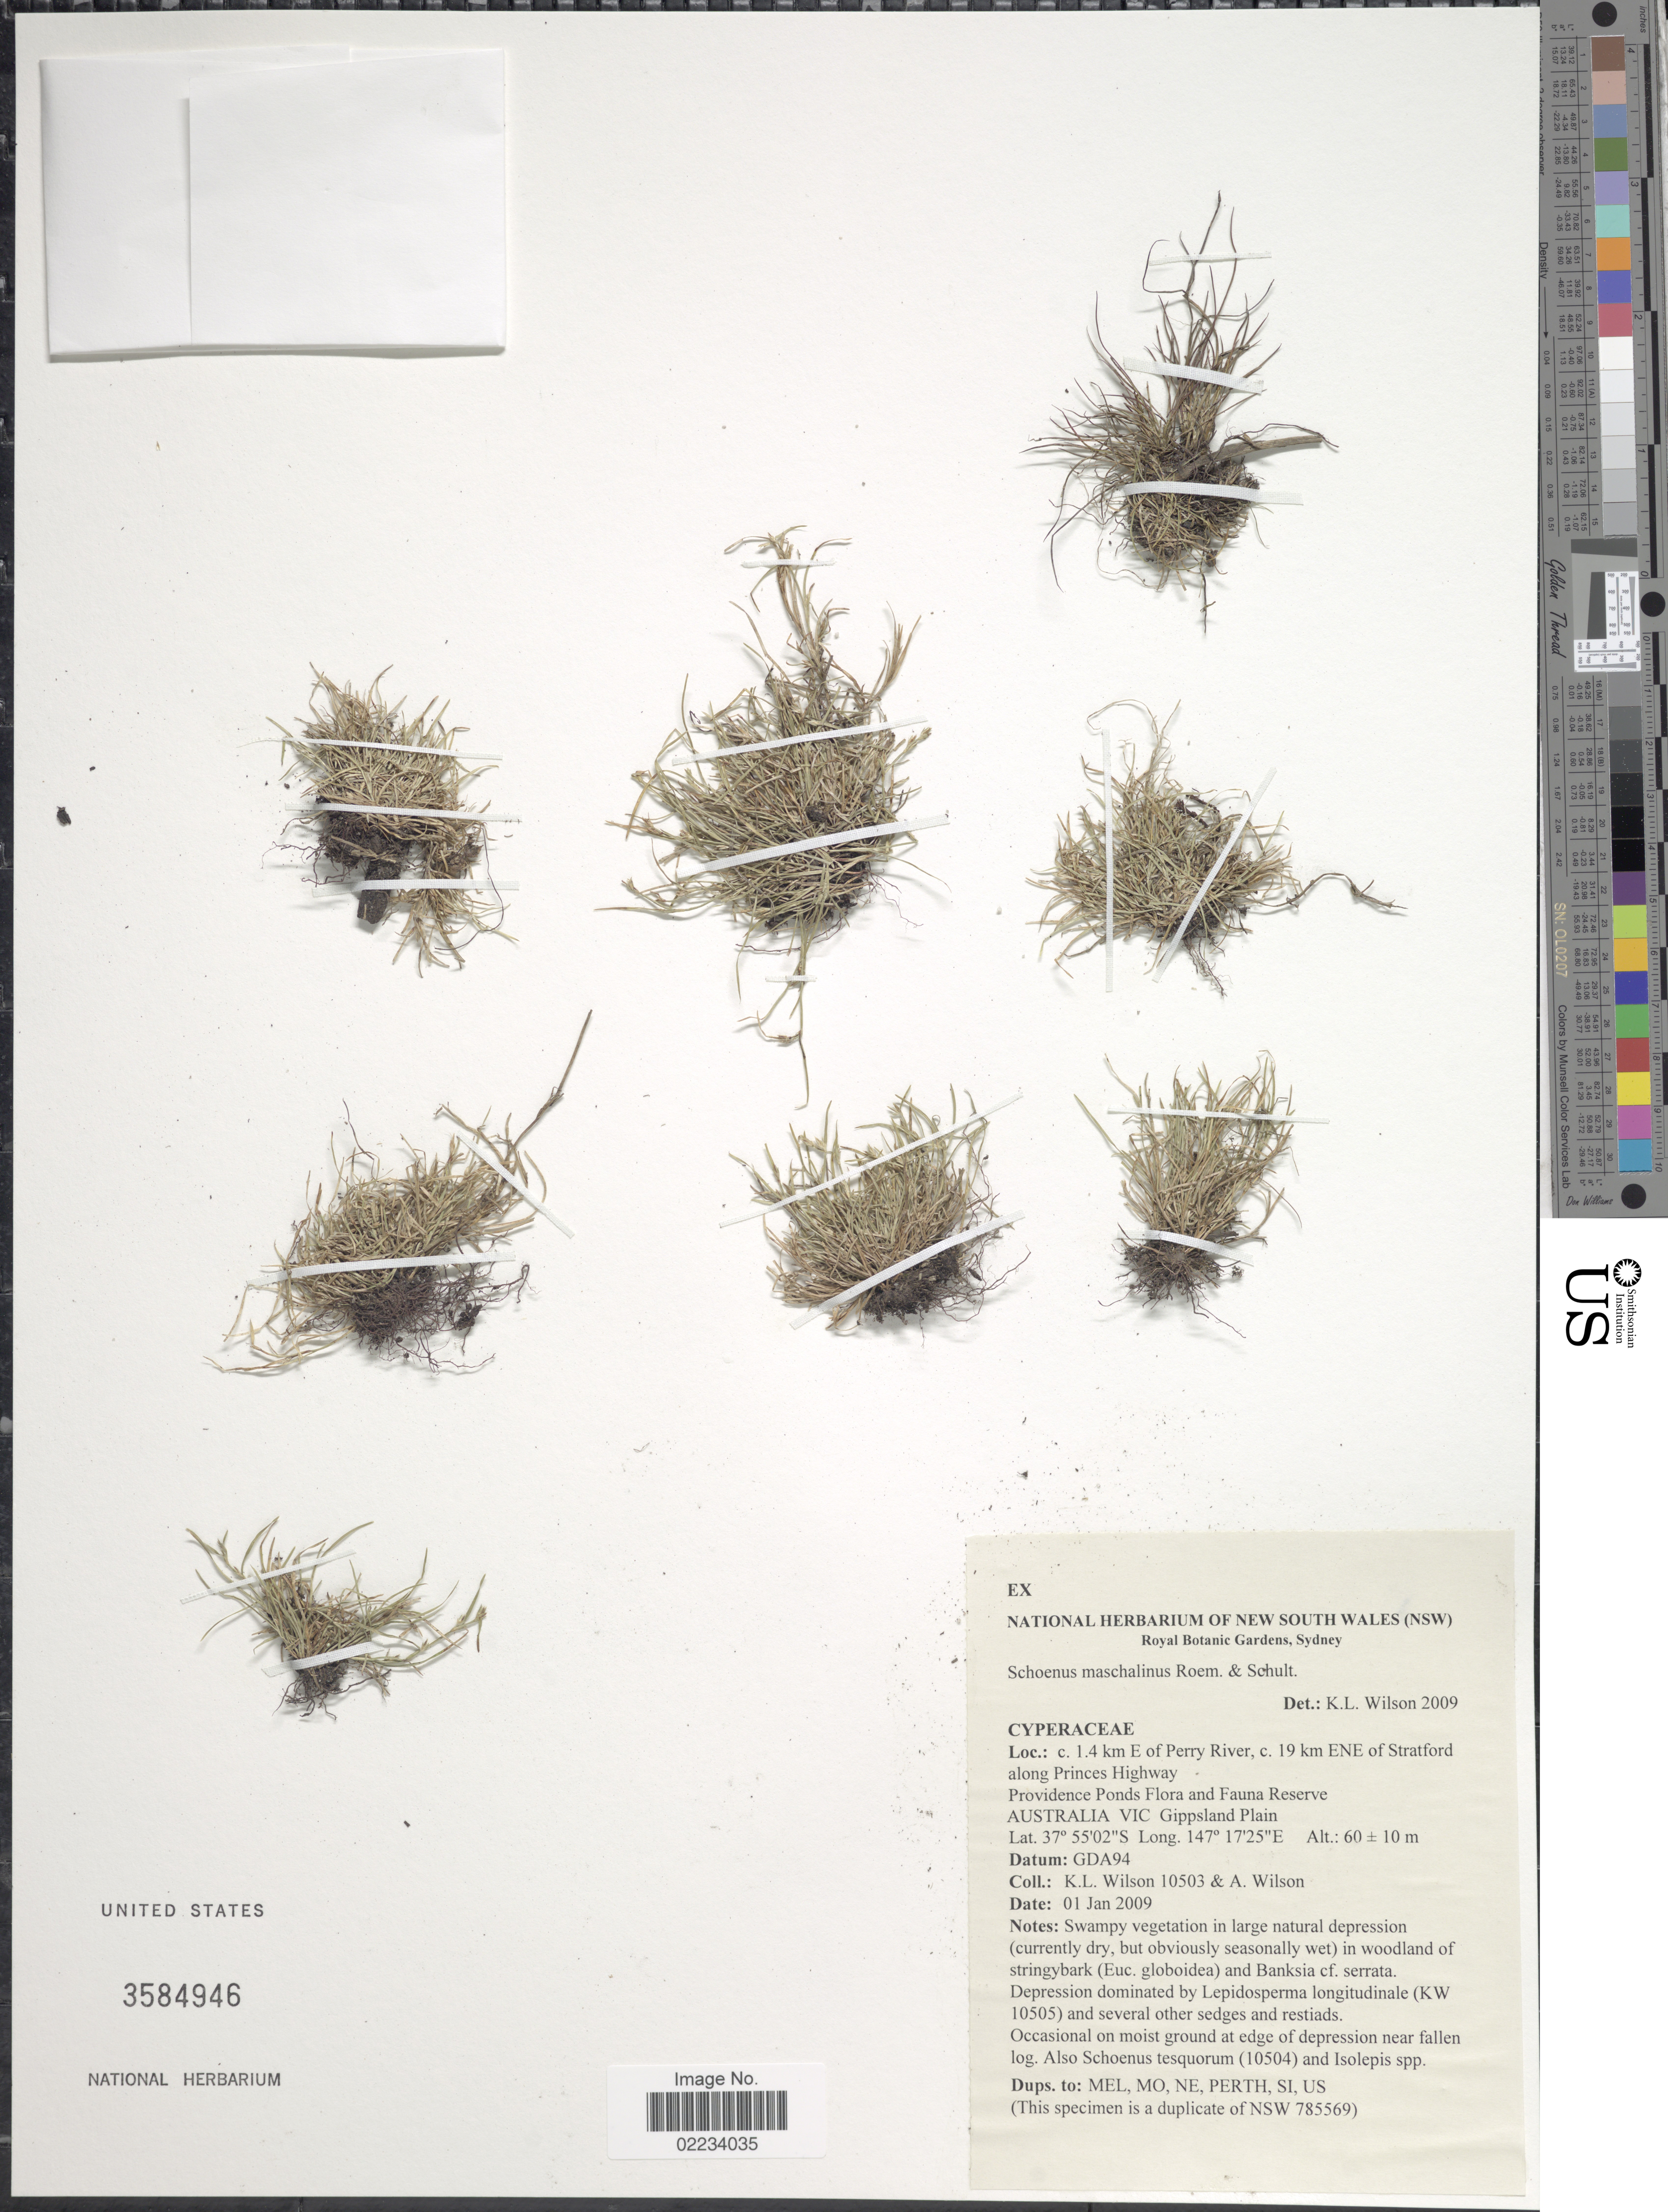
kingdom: Plantae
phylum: Tracheophyta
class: Liliopsida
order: Poales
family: Cyperaceae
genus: Schoenus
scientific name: Schoenus maschalinus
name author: Roem. & Schult.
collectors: K. L. Wilson & A. Wilson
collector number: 10503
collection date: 2009-01-01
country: Australia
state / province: Victoria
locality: C. 1.4 km E of Perry River, c. 19 km ENE of Stratford along Princes Highway, Providence Ponds Flora and Fauna Reserve, Gippsland Plain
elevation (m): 50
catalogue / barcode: US 3584946